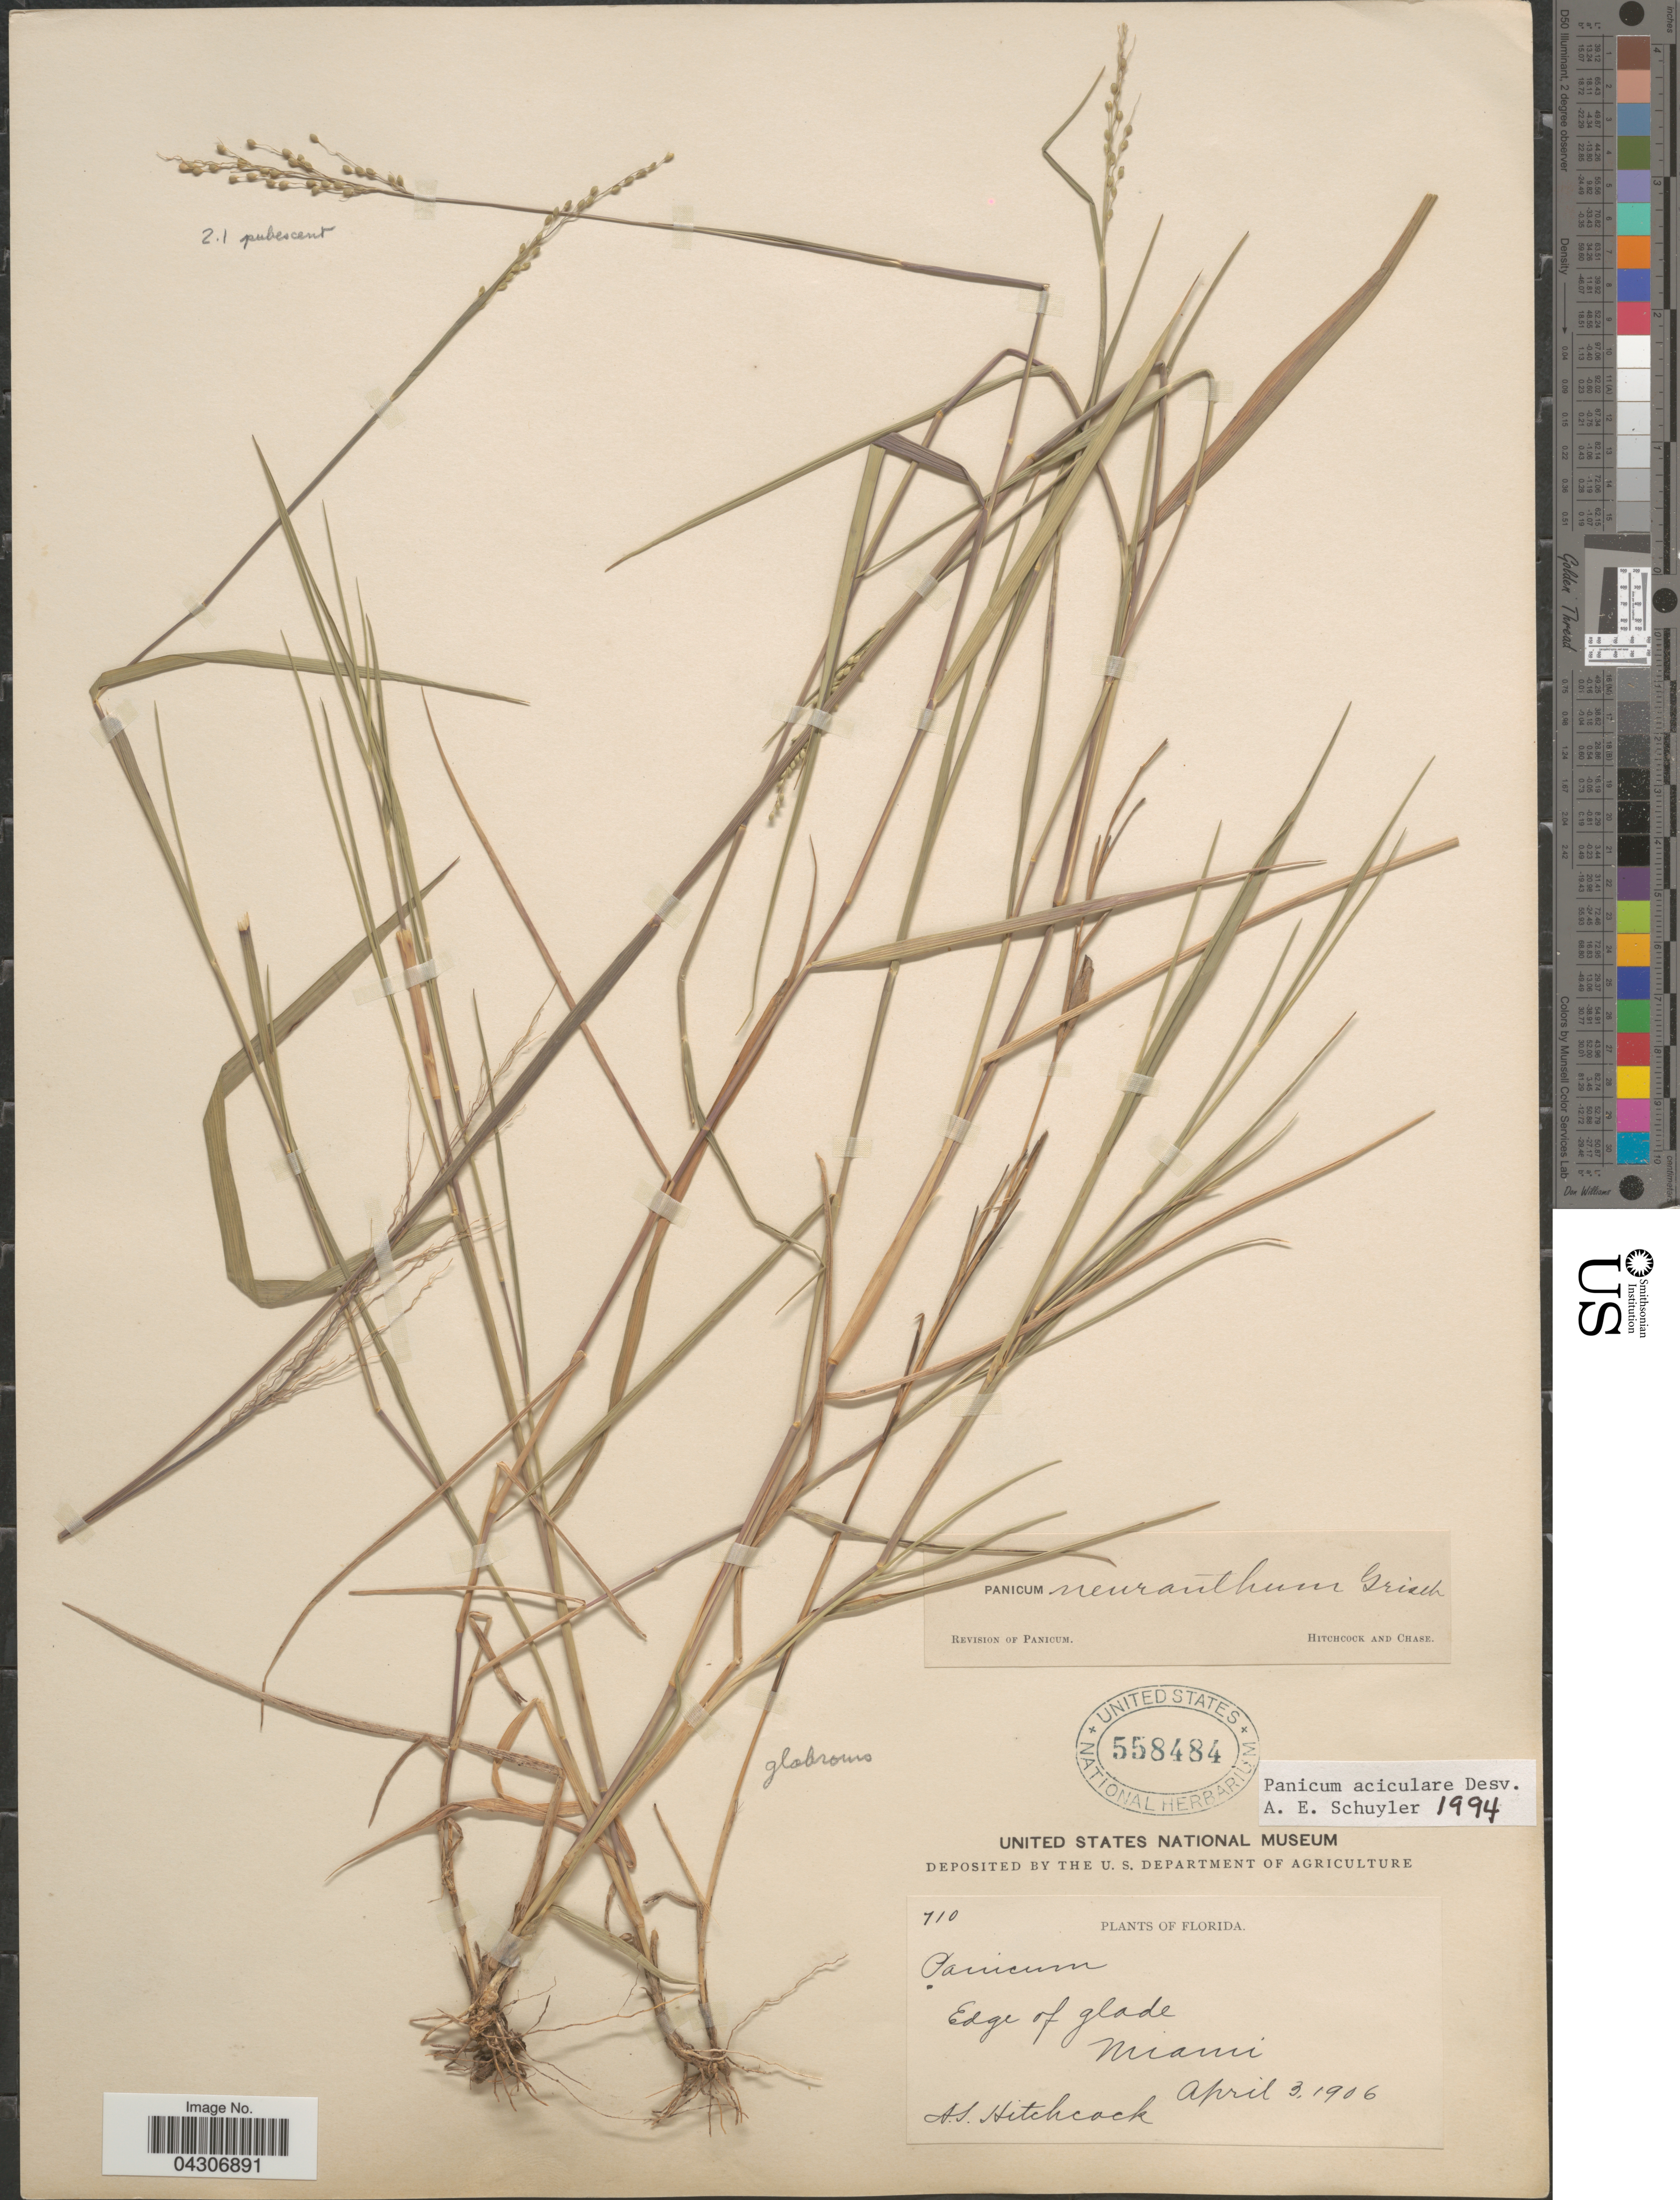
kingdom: Plantae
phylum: Tracheophyta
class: Liliopsida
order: Poales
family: Poaceae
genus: Dichanthelium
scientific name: Dichanthelium aciculare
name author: (Desv. ex Poir.) Gould & C.A. Clark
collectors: A. S. Hitchcock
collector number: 710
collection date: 1906-04-03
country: United States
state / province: Florida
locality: Edge of glade. Miami.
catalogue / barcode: US 558484